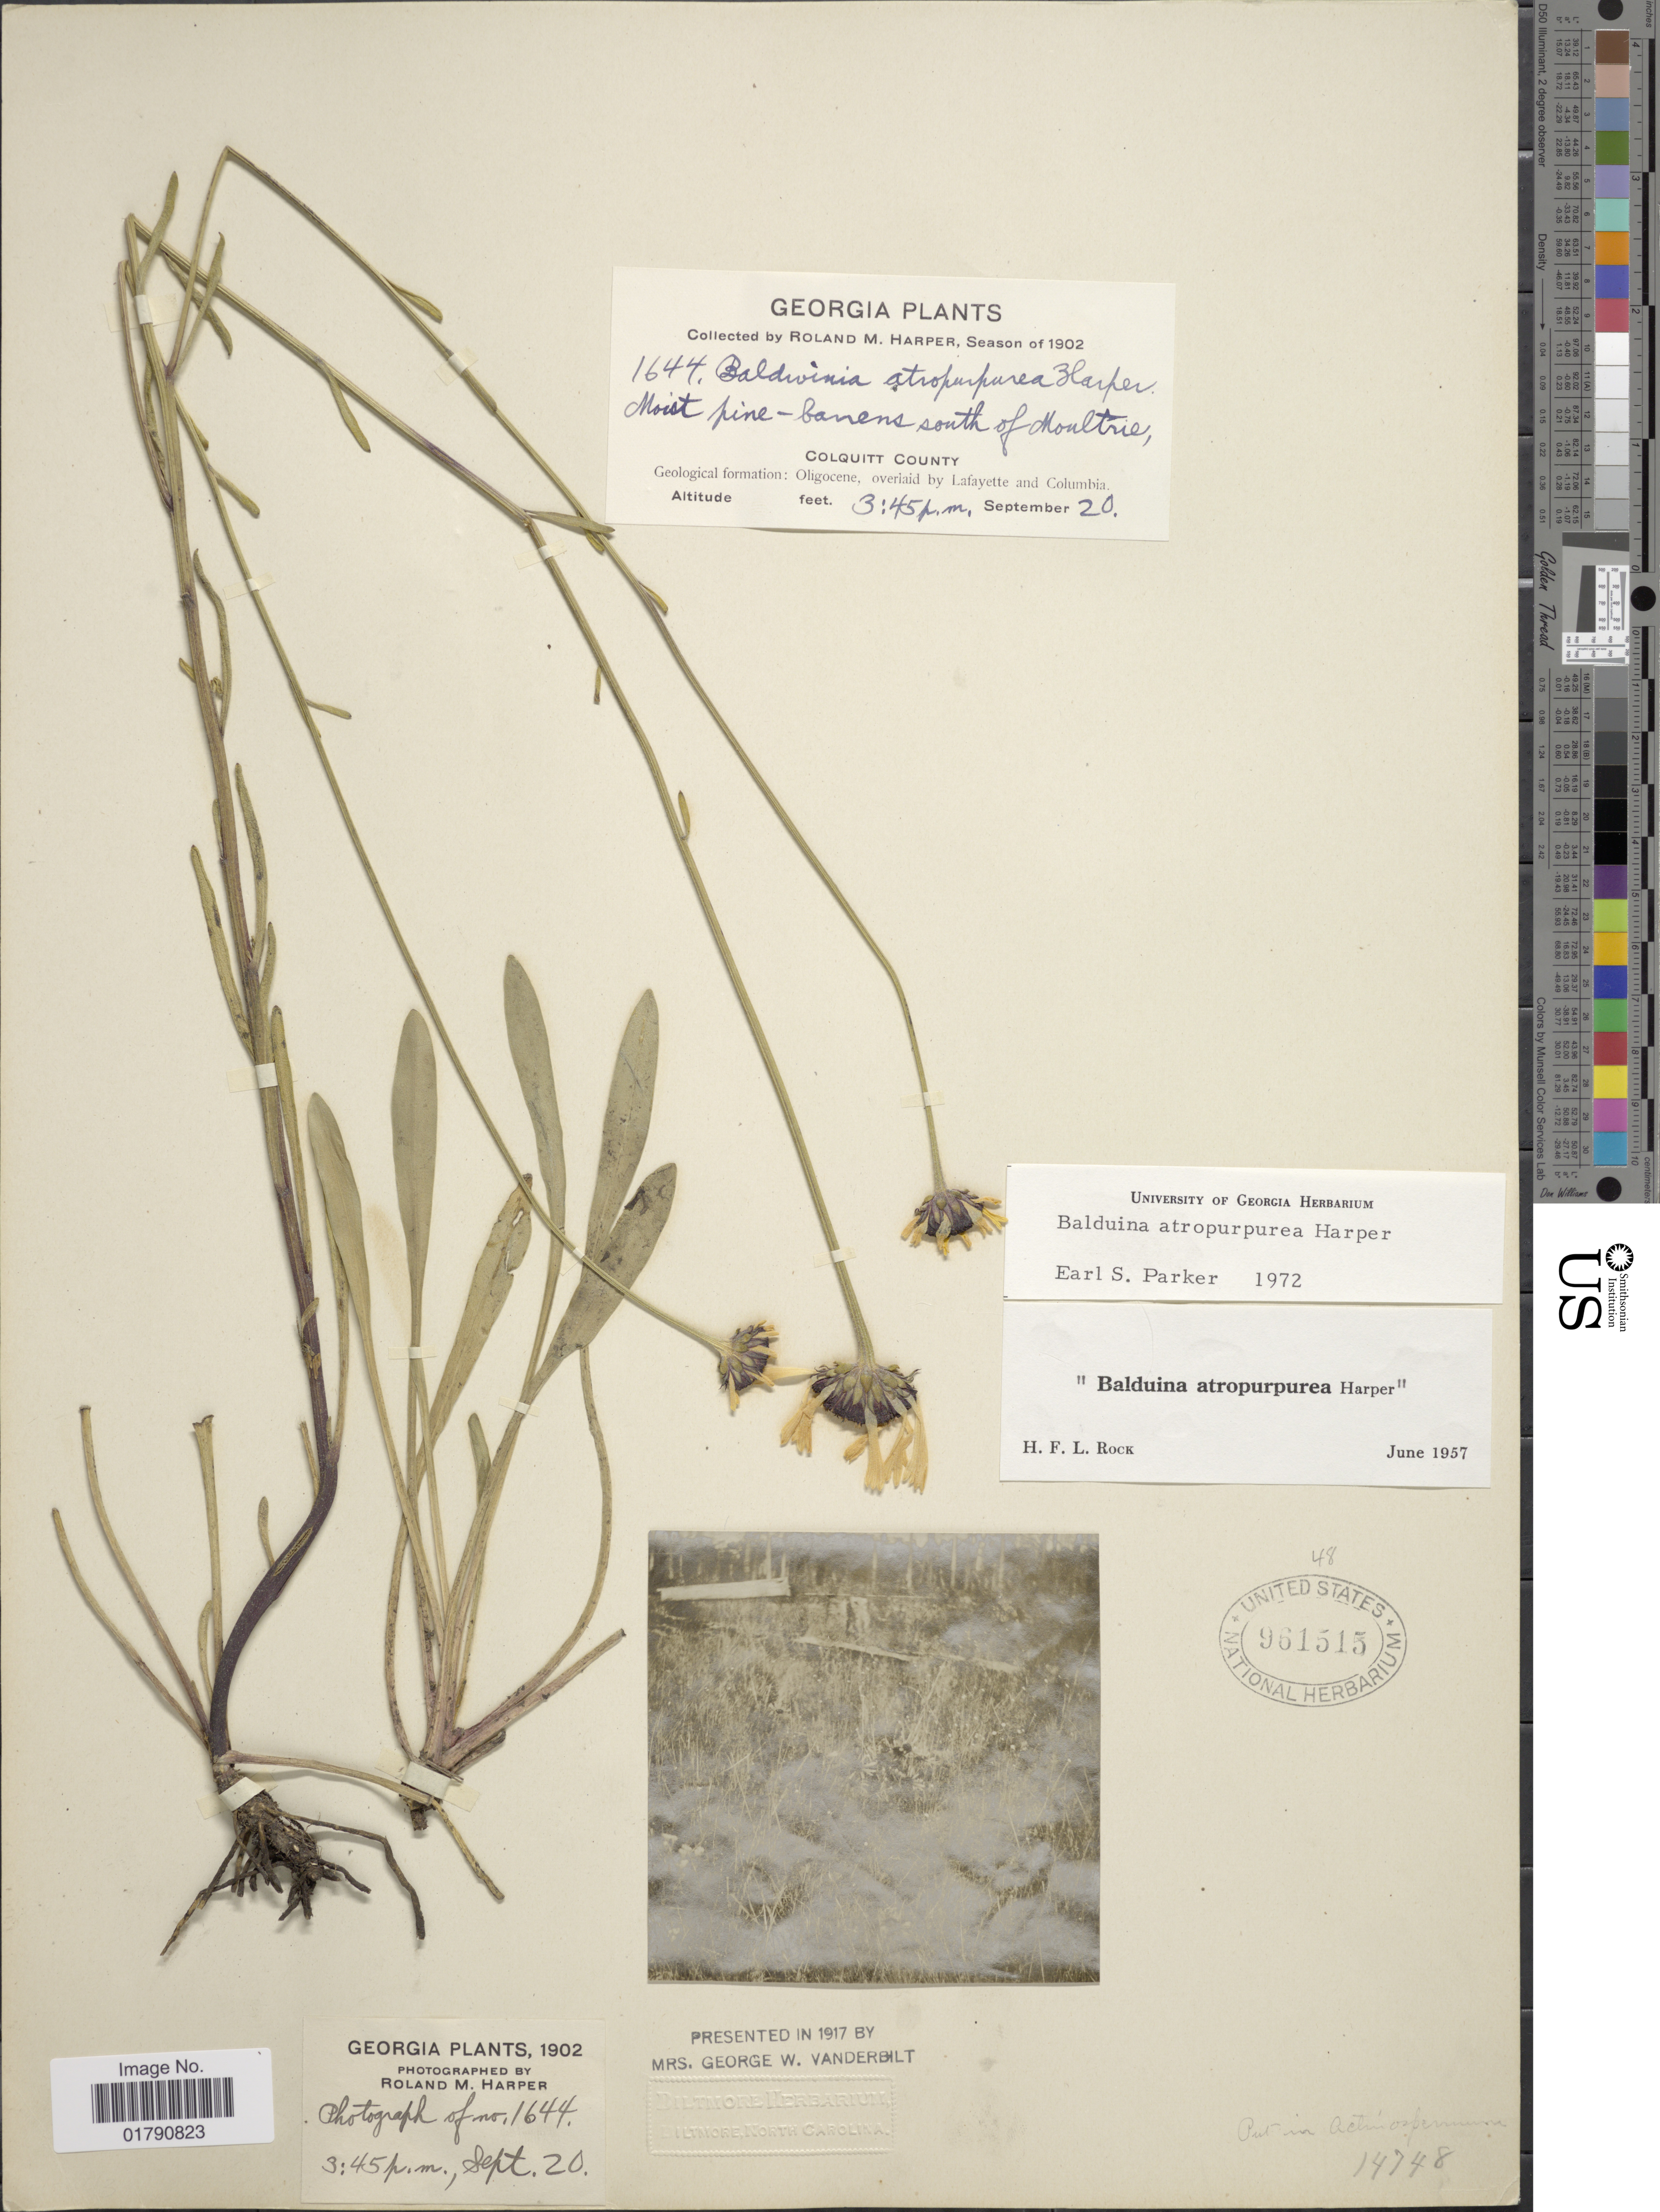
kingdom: Plantae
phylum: Tracheophyta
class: Magnoliopsida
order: Asterales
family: Asteraceae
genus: Balduina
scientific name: Balduina atropurpurea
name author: R.M. Harper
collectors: R. M. Harper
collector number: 1644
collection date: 1902-09-20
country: United States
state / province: Georgia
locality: South of Moultrie, Colquit County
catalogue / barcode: US 961515